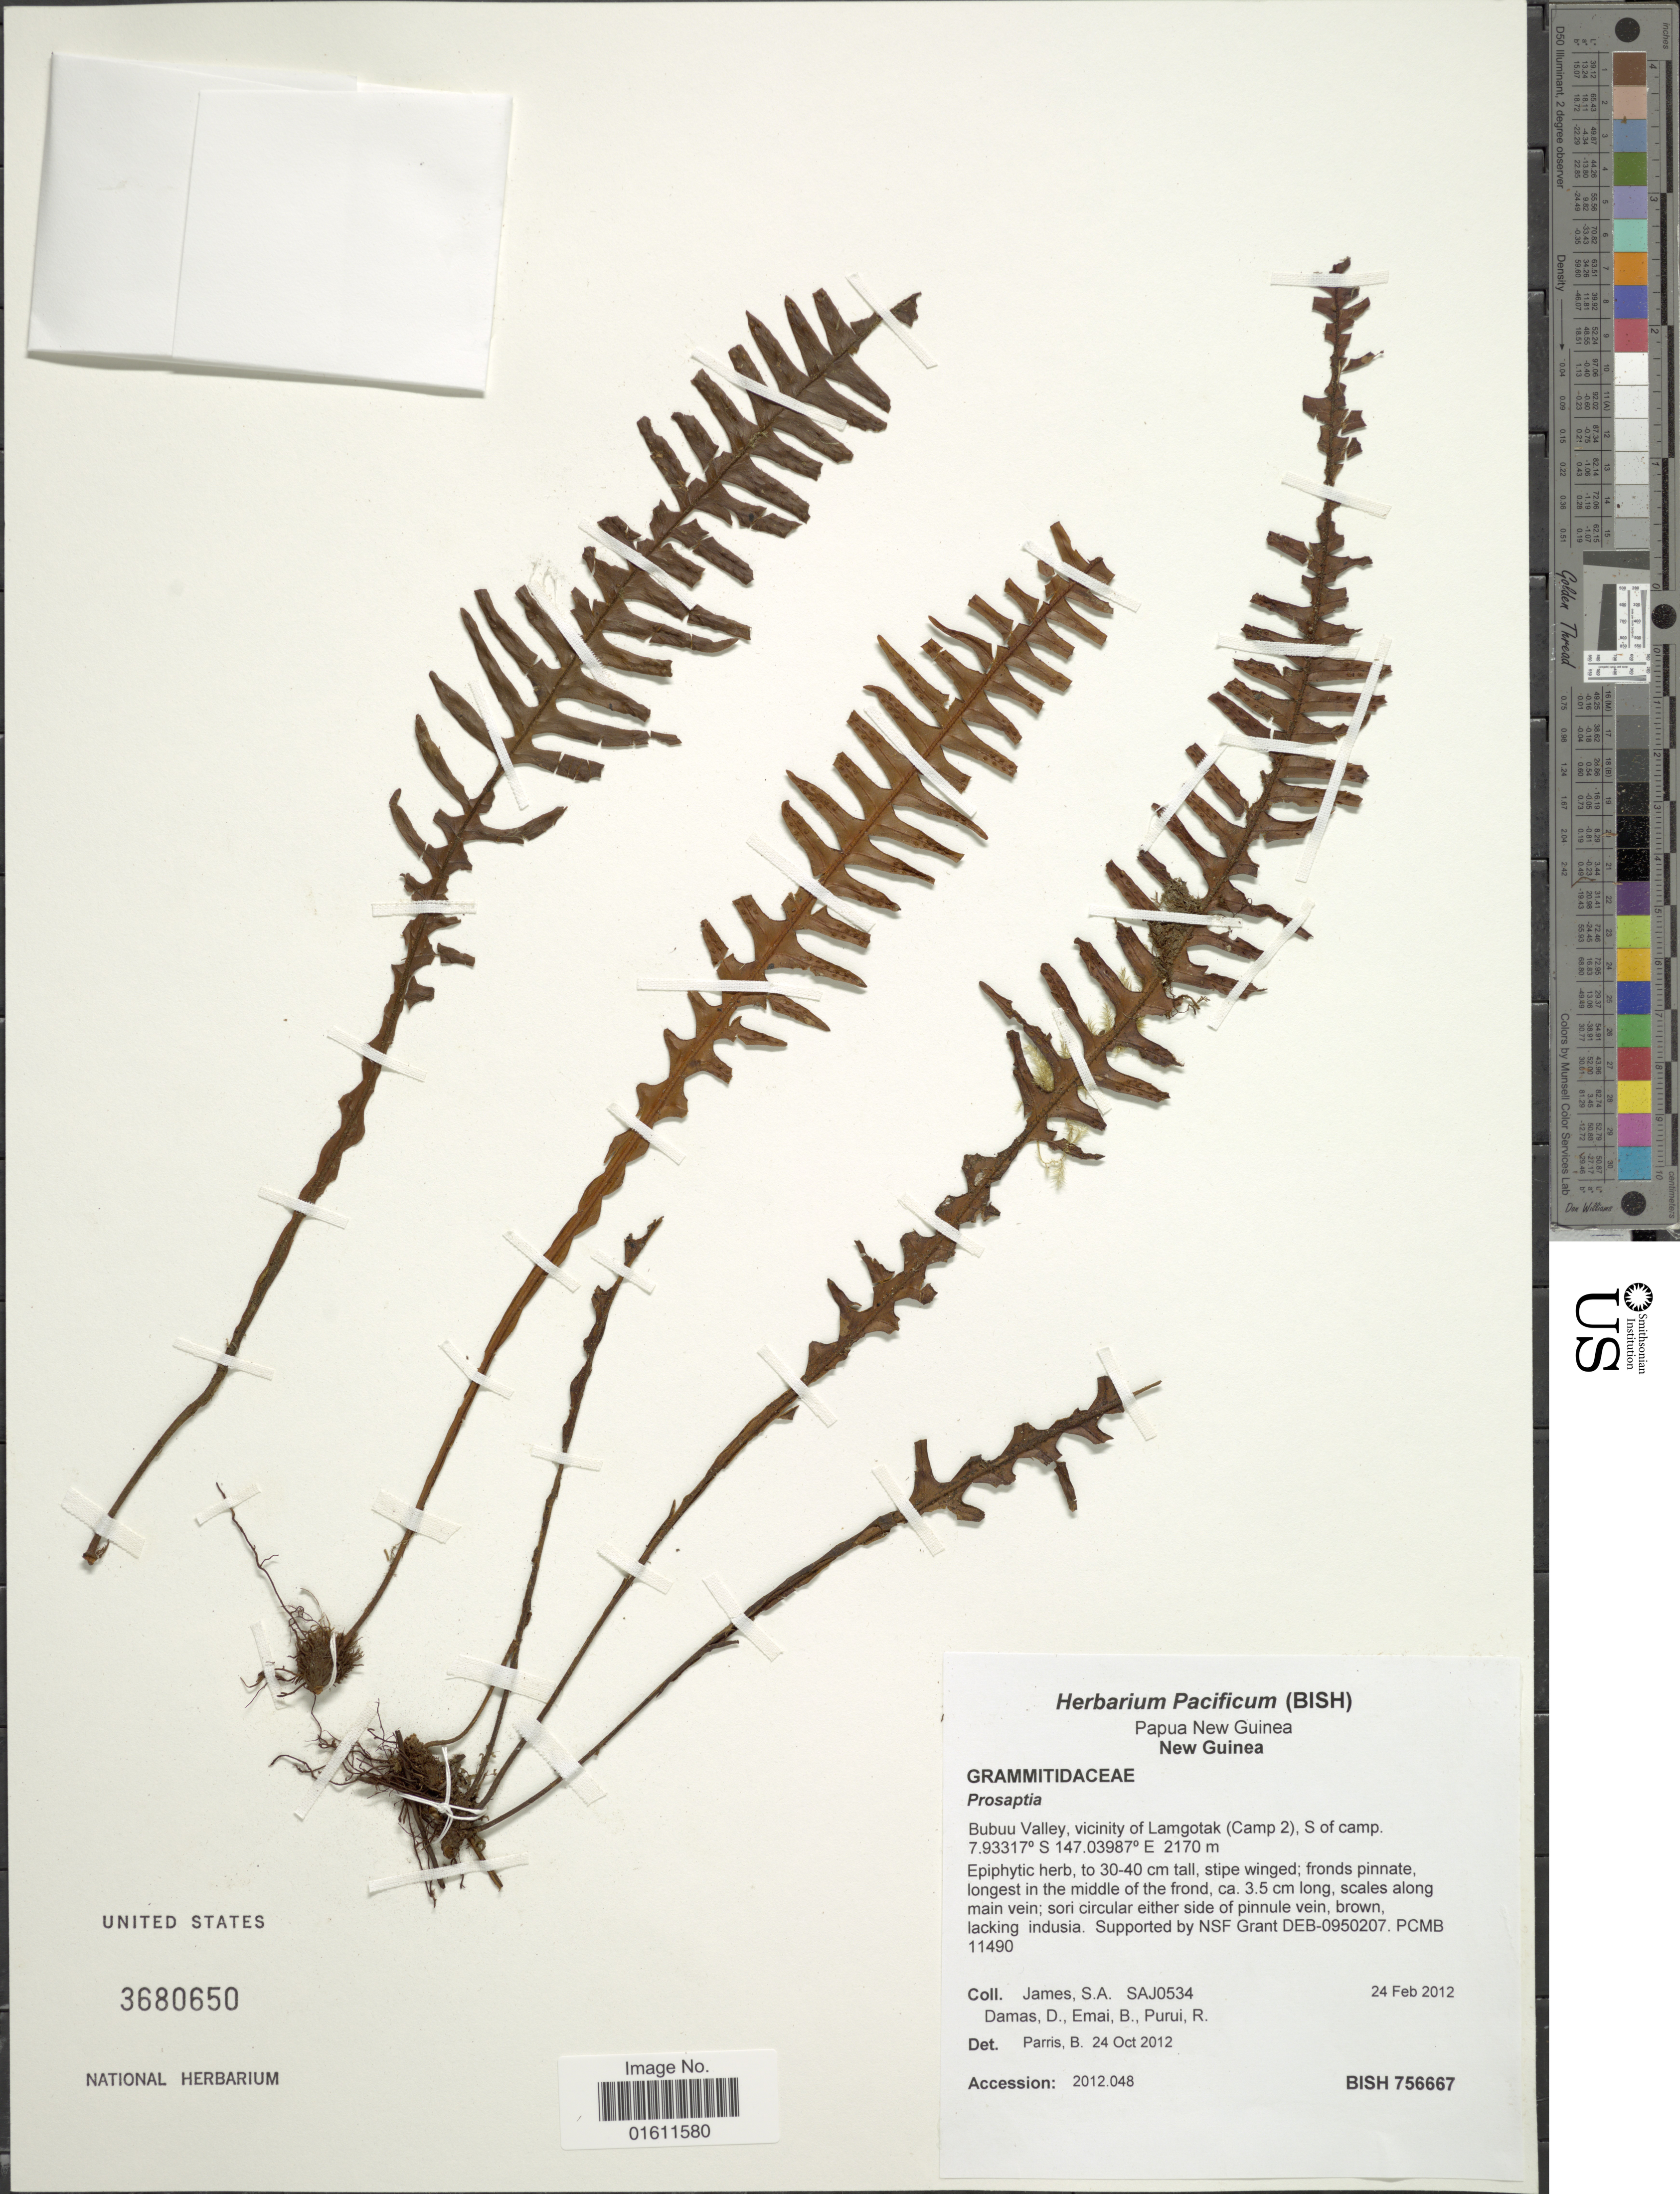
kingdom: Plantae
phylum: Tracheophyta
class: Polypodiopsida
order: Polypodiales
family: Polypodiaceae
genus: Prosaptia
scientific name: Prosaptia circumvallata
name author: (Rosenst.) Parris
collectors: S. James, D. Damas, B. Emai & R. Purui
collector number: SAJ0534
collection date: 2012-02-24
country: Papua New Guinea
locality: New Guinea, Bubuu Valley, vicinity of Lamgotak (Camp 2), S of camp.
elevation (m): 2170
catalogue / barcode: US 3680650